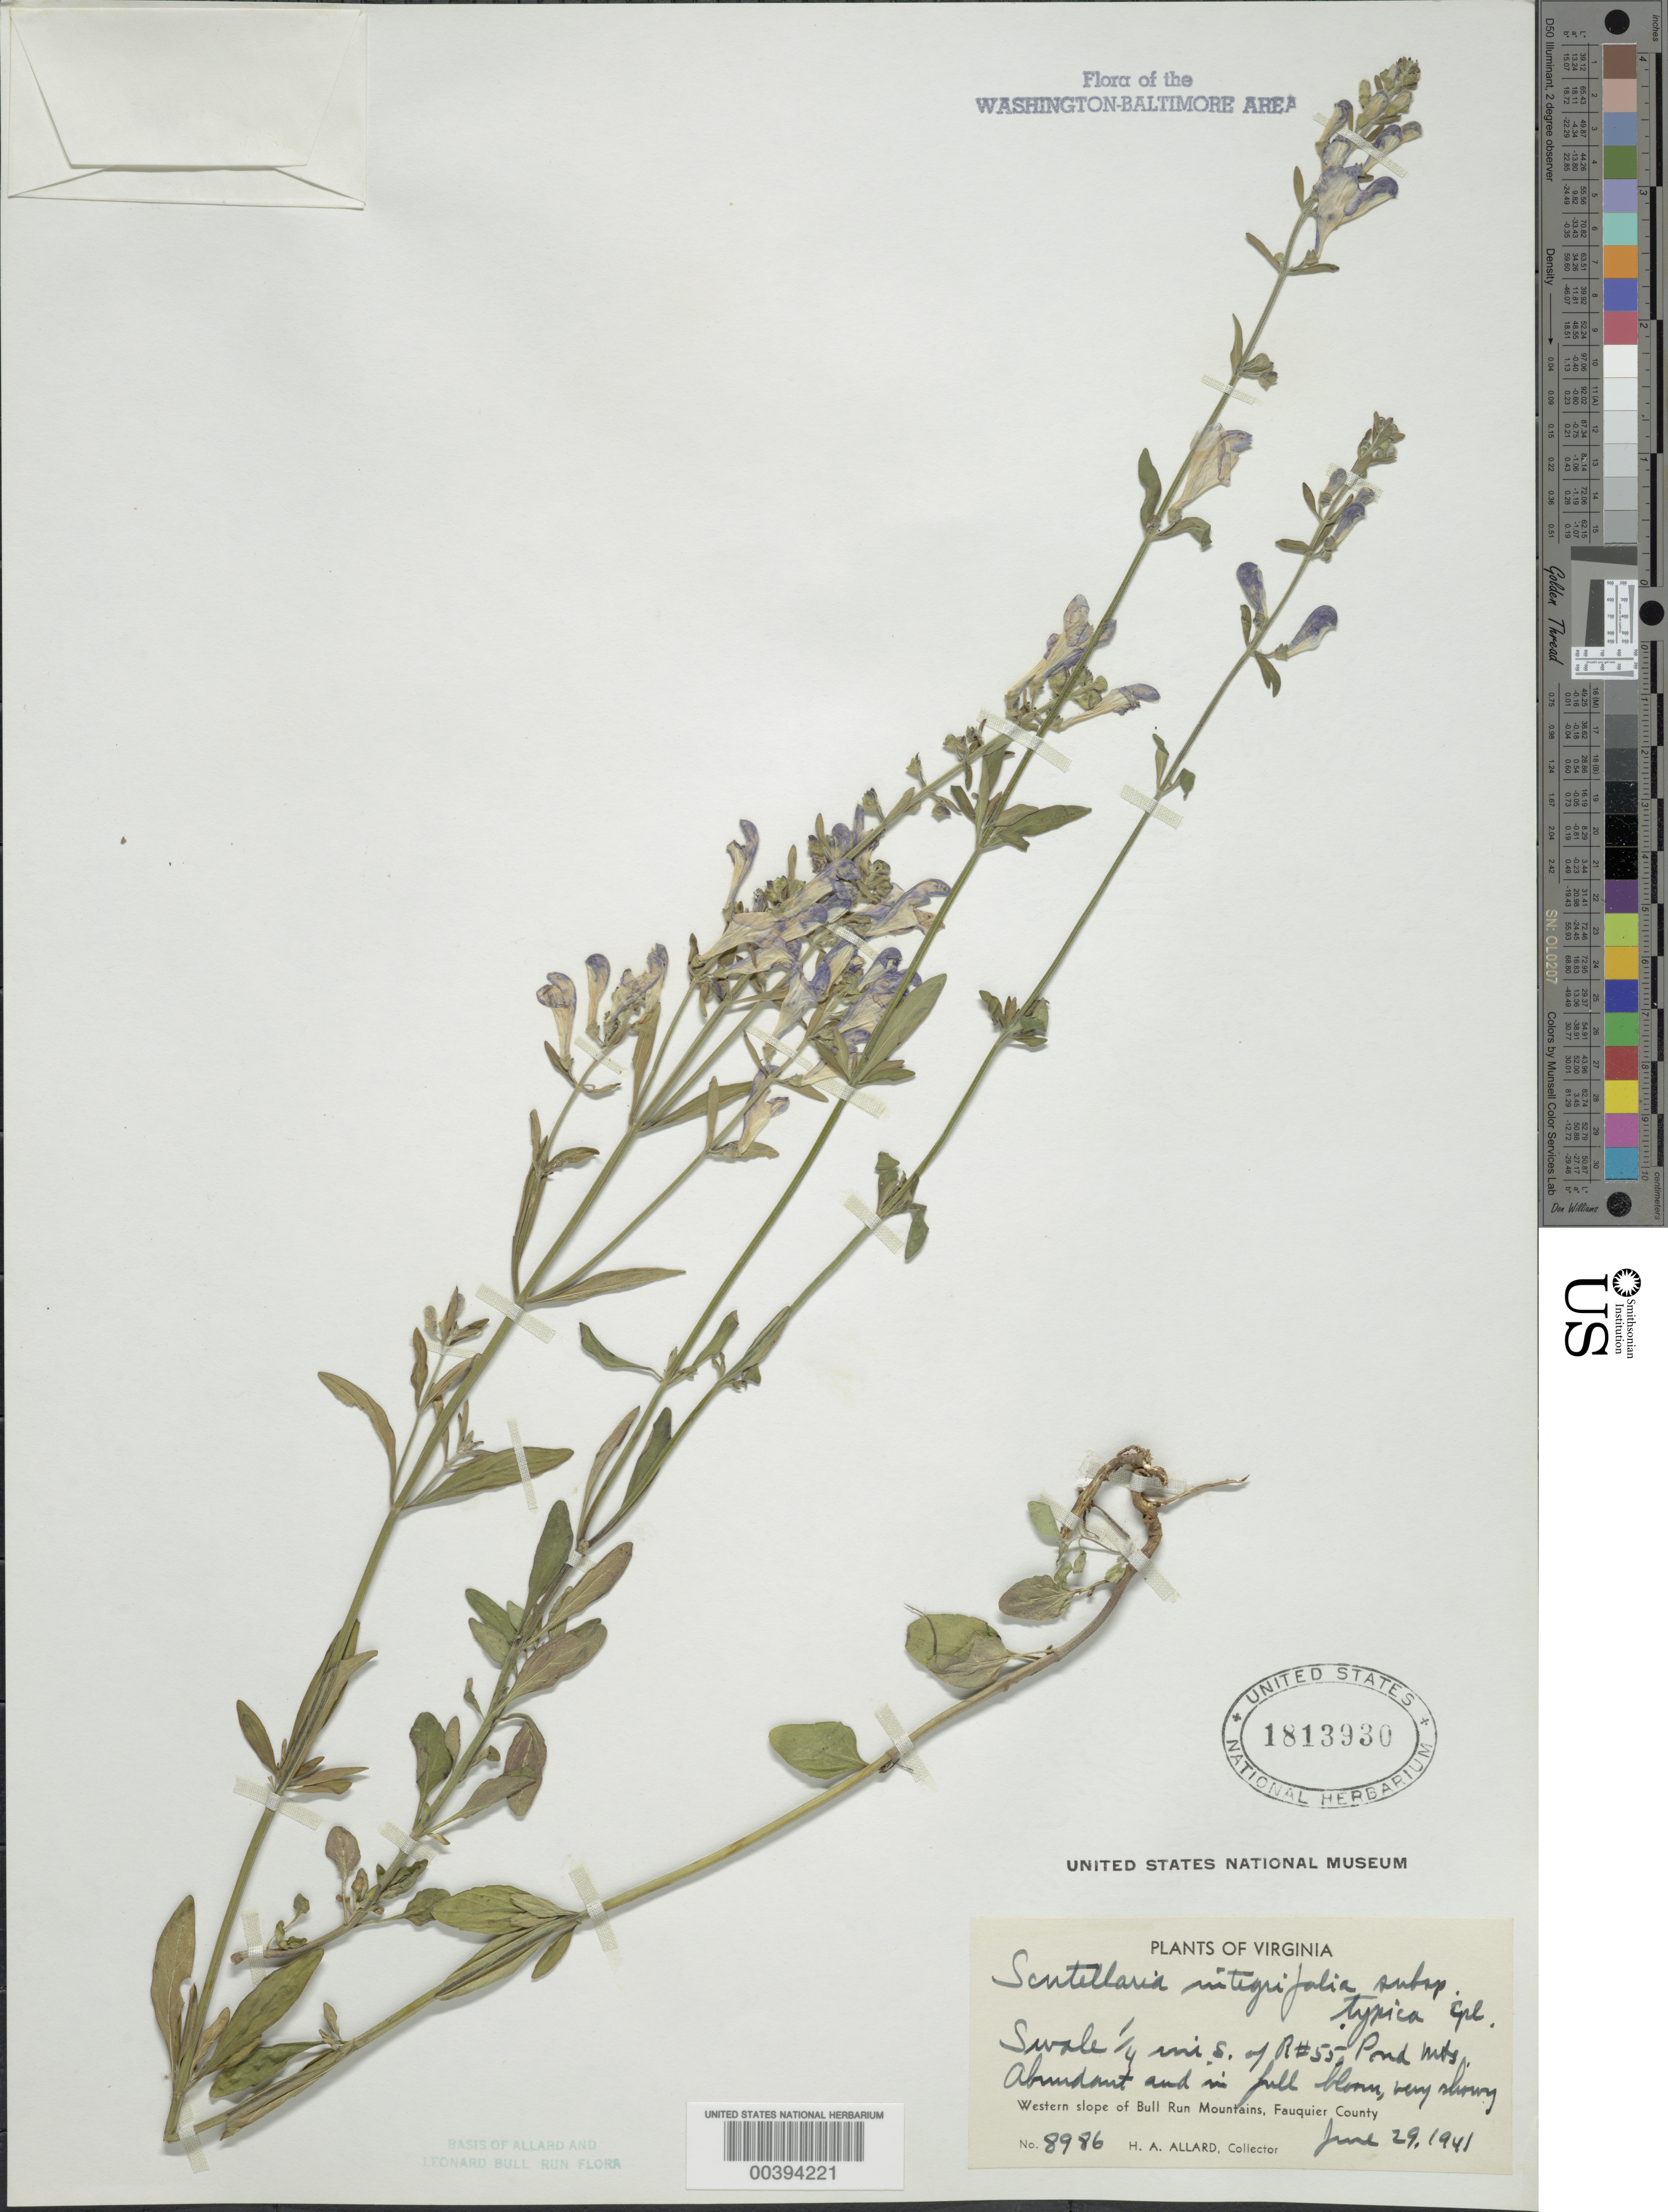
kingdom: Plantae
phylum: Tracheophyta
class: Magnoliopsida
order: Lamiales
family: Lamiaceae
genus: Scutellaria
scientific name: Scutellaria integrifolia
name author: L.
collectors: H. A. Allard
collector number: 8986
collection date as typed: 29 Jun 1941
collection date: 1941-06-29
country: United States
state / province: Virginia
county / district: Fauquier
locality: South of Route 55 Pond Mts.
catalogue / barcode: US 1813930